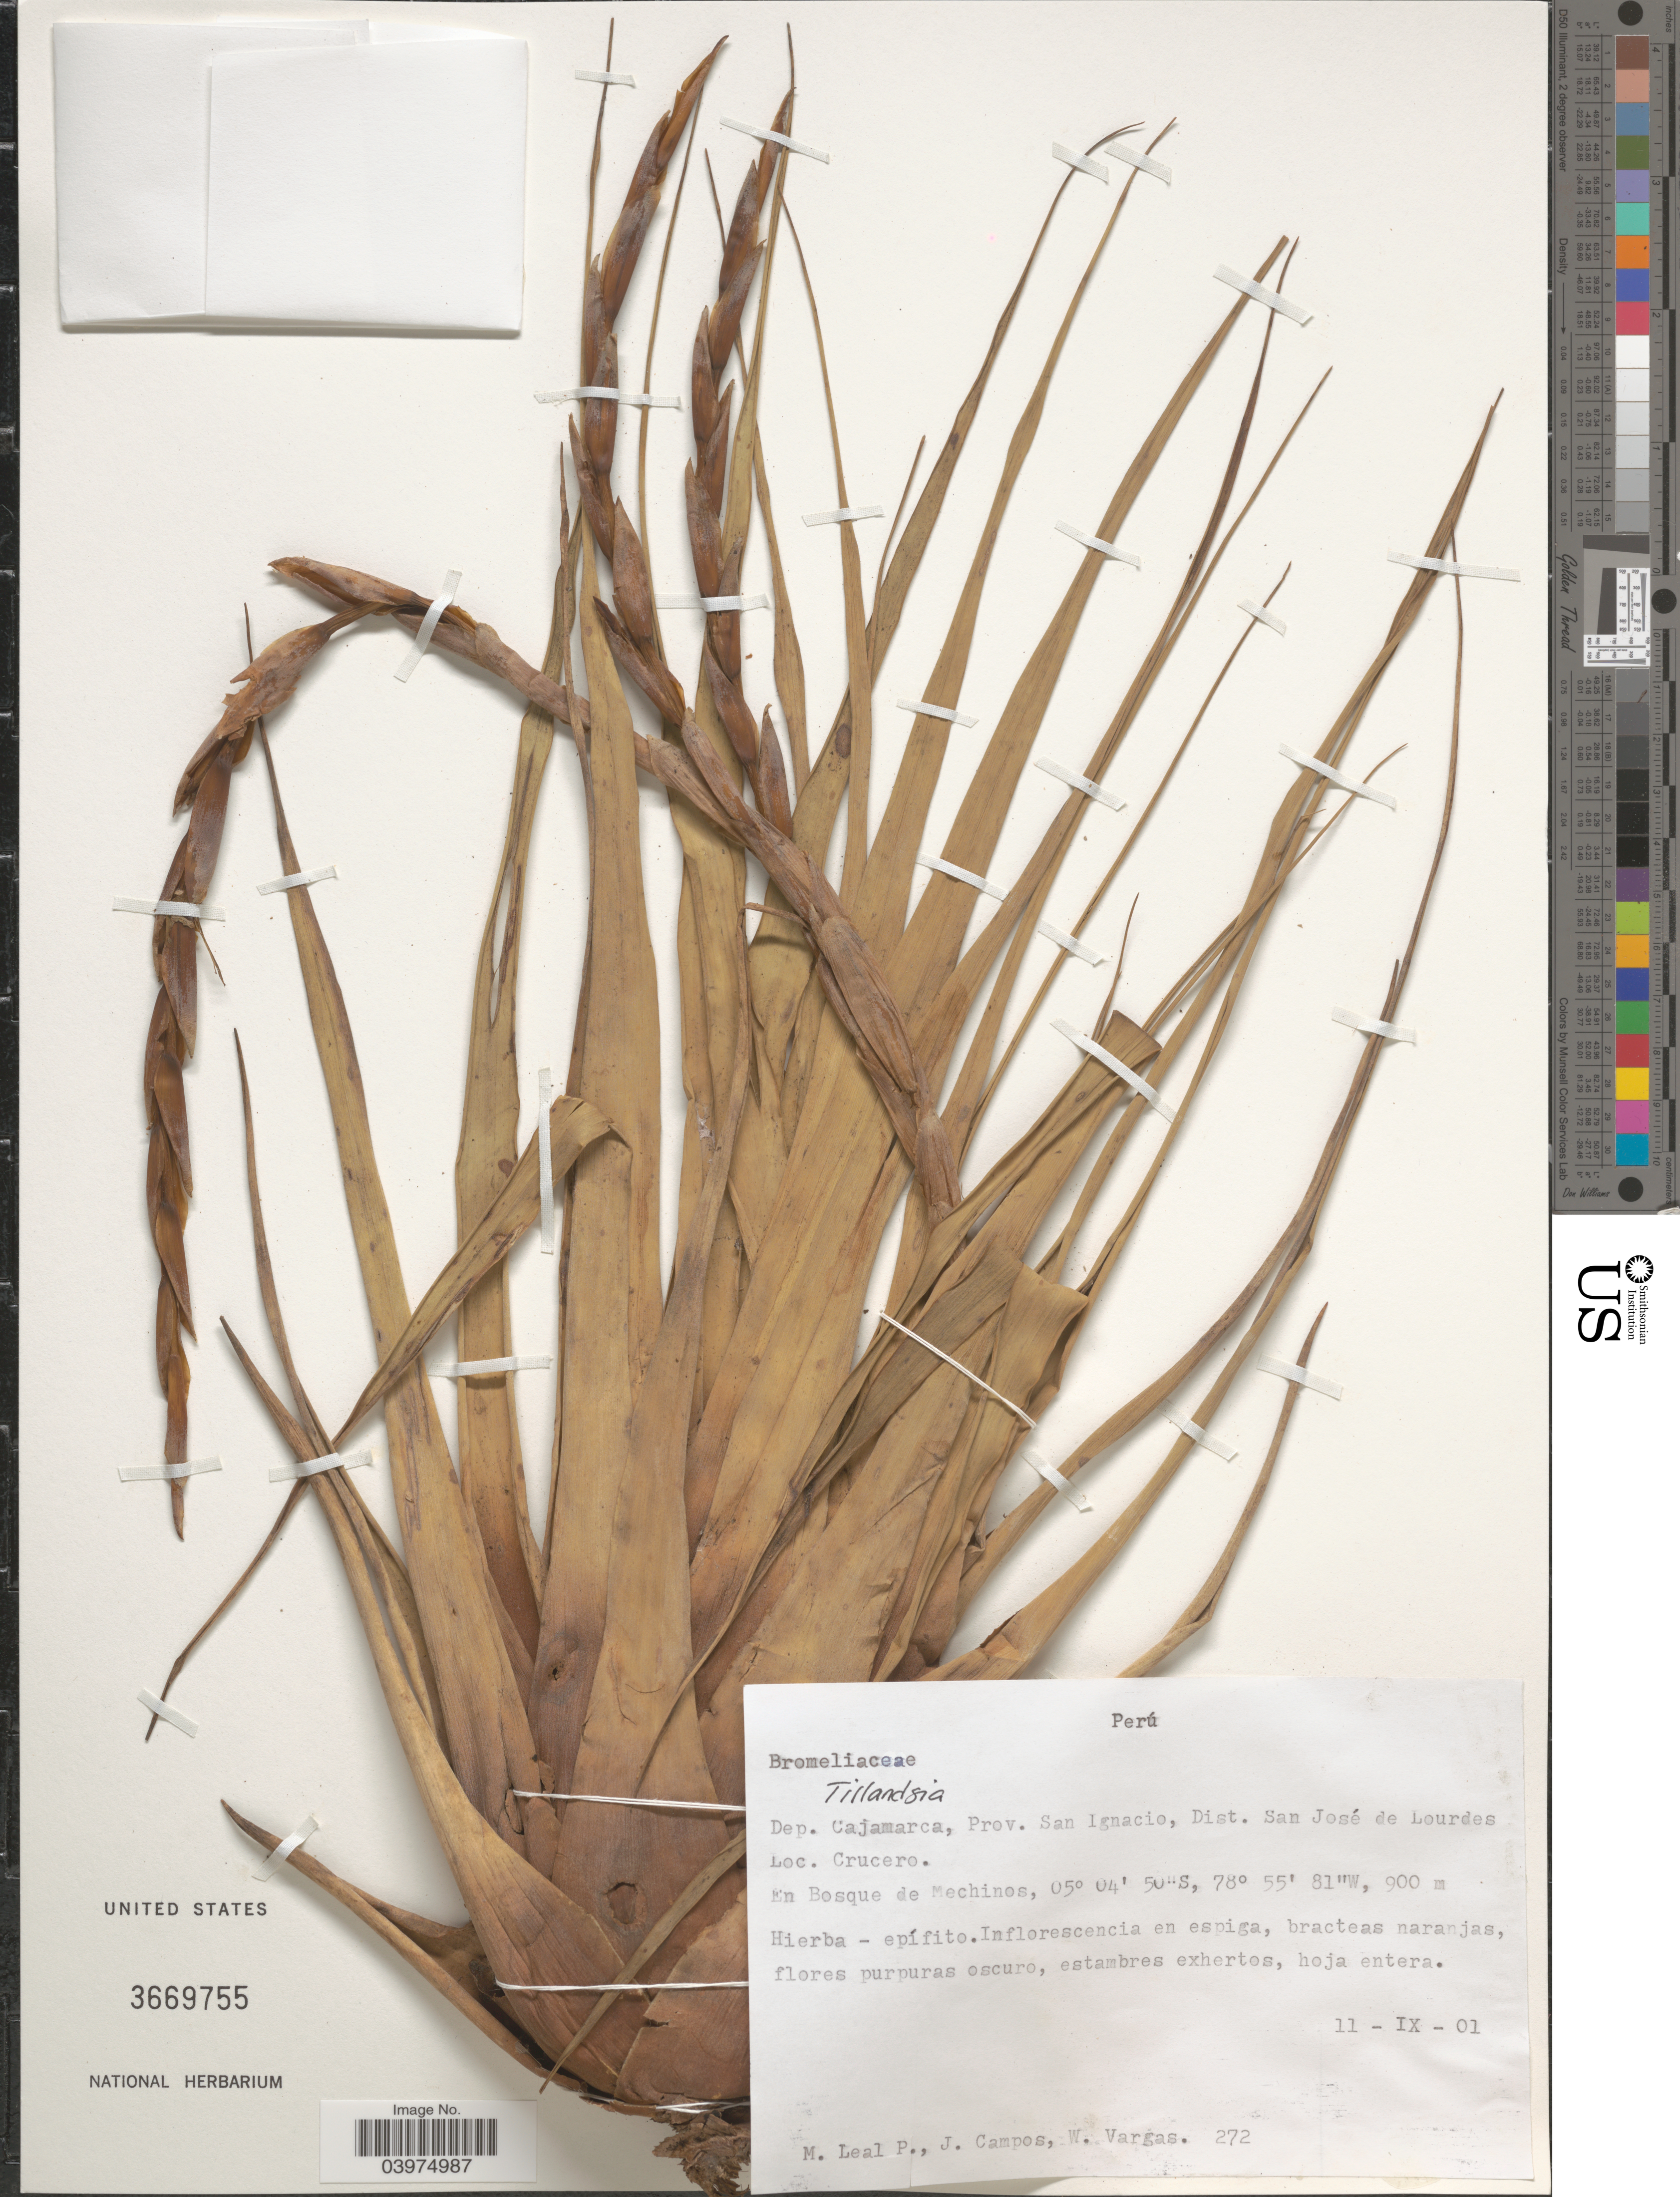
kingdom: Plantae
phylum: Tracheophyta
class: Liliopsida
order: Poales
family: Bromeliaceae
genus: Tillandsia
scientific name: Tillandsia sp.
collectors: M. E. Leal, J. Campos & W. Vargas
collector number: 272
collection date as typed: Transcribed d/m/y: 11/9/1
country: Peru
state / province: Cajamarca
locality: Dep. Cajamarca, Prov. San Ignacio, Dist. San José de Lourdes. Crucero.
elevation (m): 900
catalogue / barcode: US 3669755